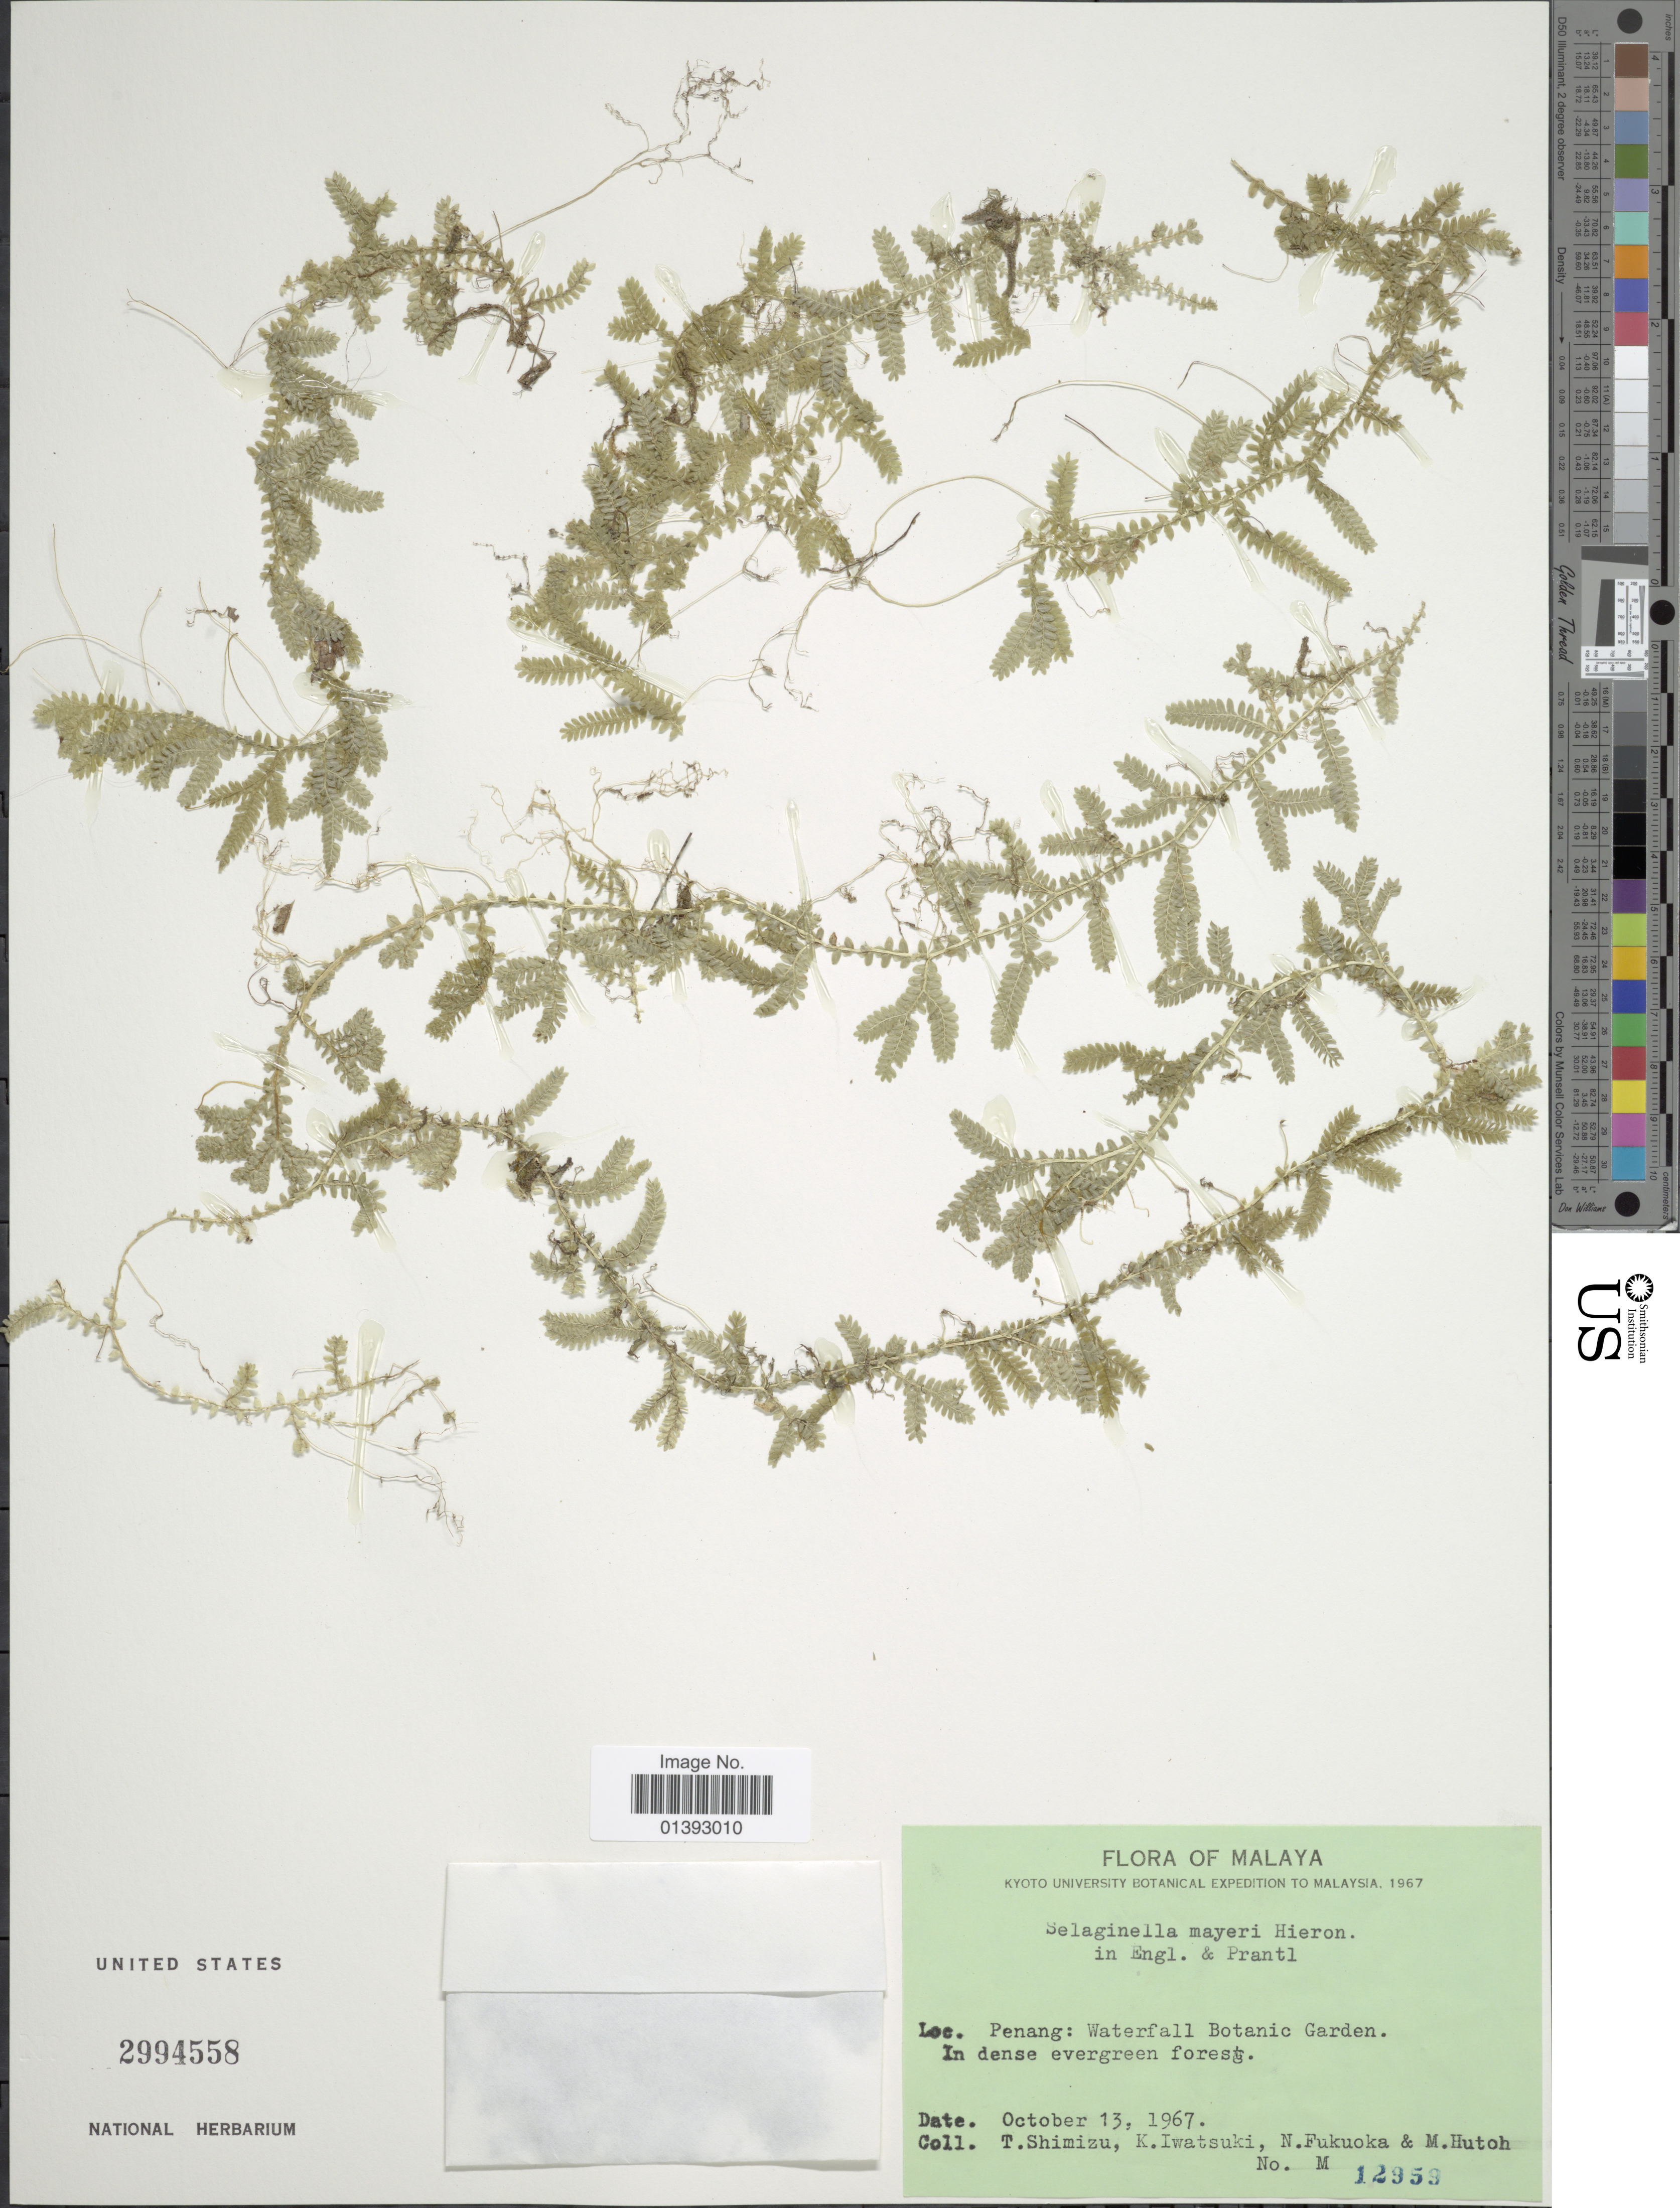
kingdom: Plantae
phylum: Tracheophyta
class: Lycopodiopsida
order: Selaginellales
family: Selaginellaceae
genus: Selaginella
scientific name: Selaginella mayeri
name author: Hieron.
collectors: T. Shimizu, K. Iwatsuki, N. Fukuoka & M. Hutoh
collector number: M12959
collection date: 1967-10-13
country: Malaysia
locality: Penang: Waterfall Botanic Garden, in dense evergreen forest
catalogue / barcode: US 2994558